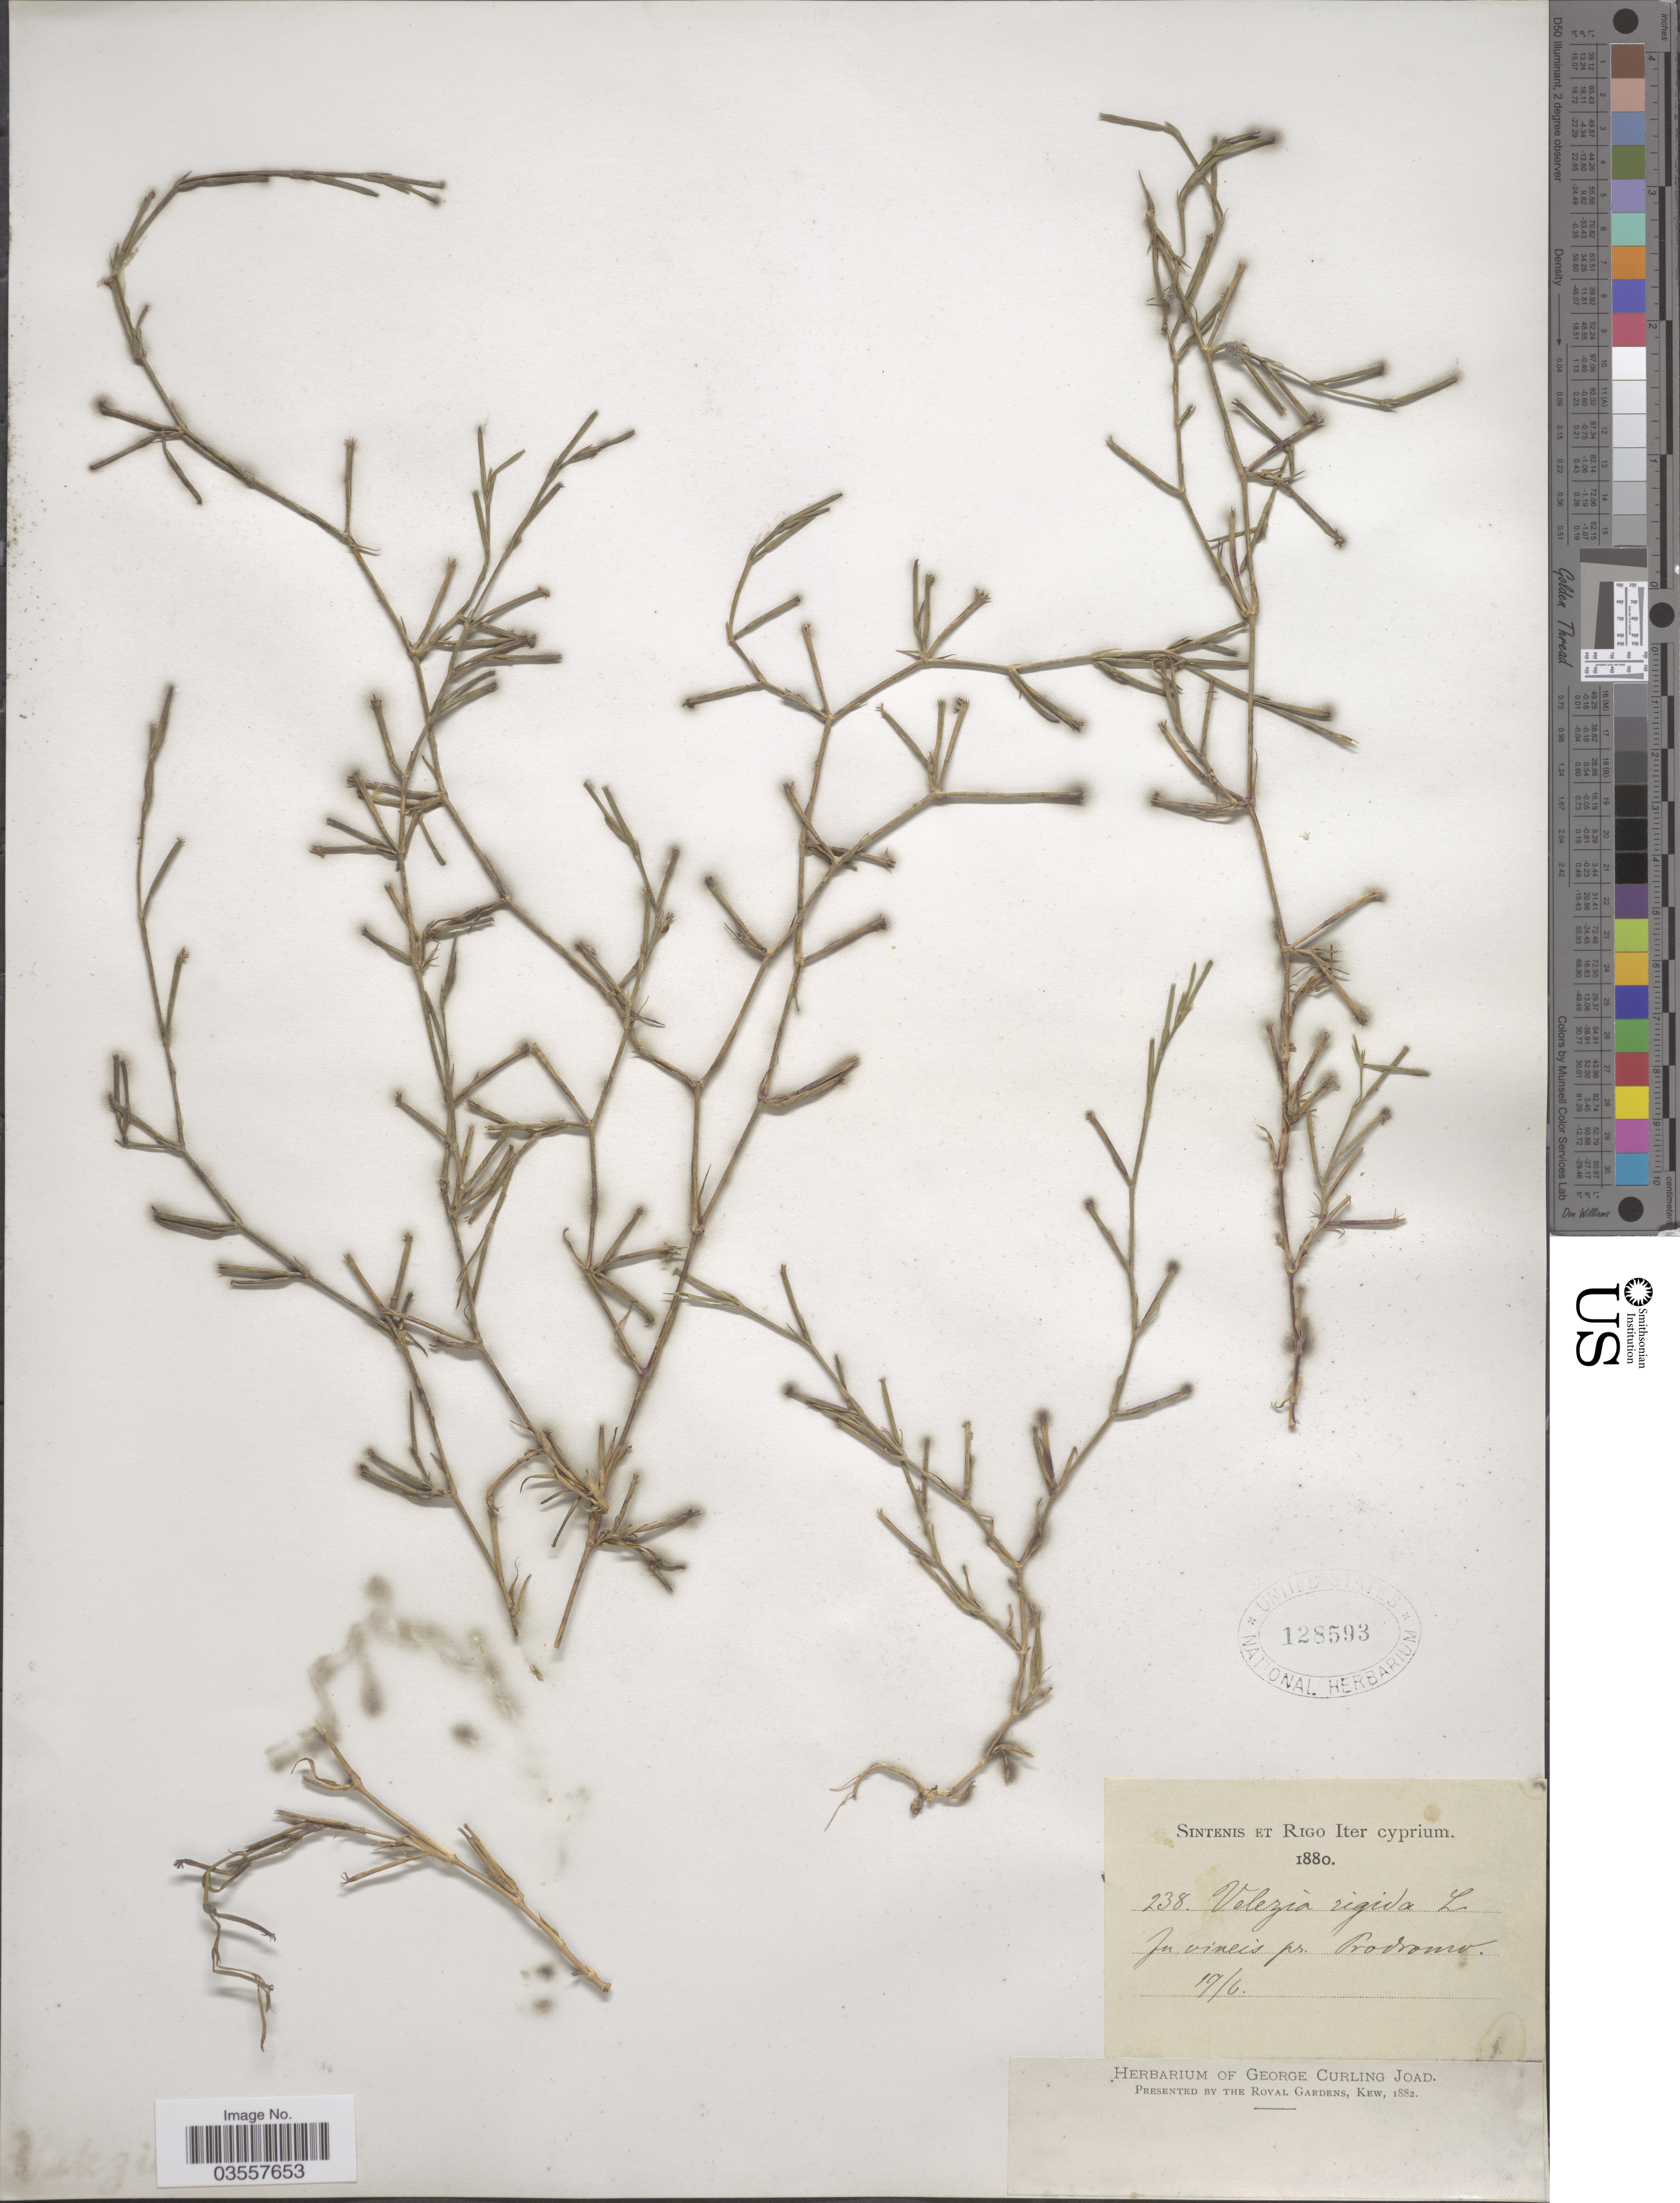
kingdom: Plantae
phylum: Tracheophyta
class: Magnoliopsida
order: Caryophyllales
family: Caryophyllaceae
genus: Dianthus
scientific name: Dianthus nudiflorus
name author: Griff.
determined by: Strong, Mark T., (BOT), Smithsonian Institution - National Museum of Natural History (UNITED STATES)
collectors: -. Sintenis & -- Rigo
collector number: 238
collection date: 1880-06-17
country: Cyprus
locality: Iter cyprium. In vineis pr. Prodromo.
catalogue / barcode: US 128593